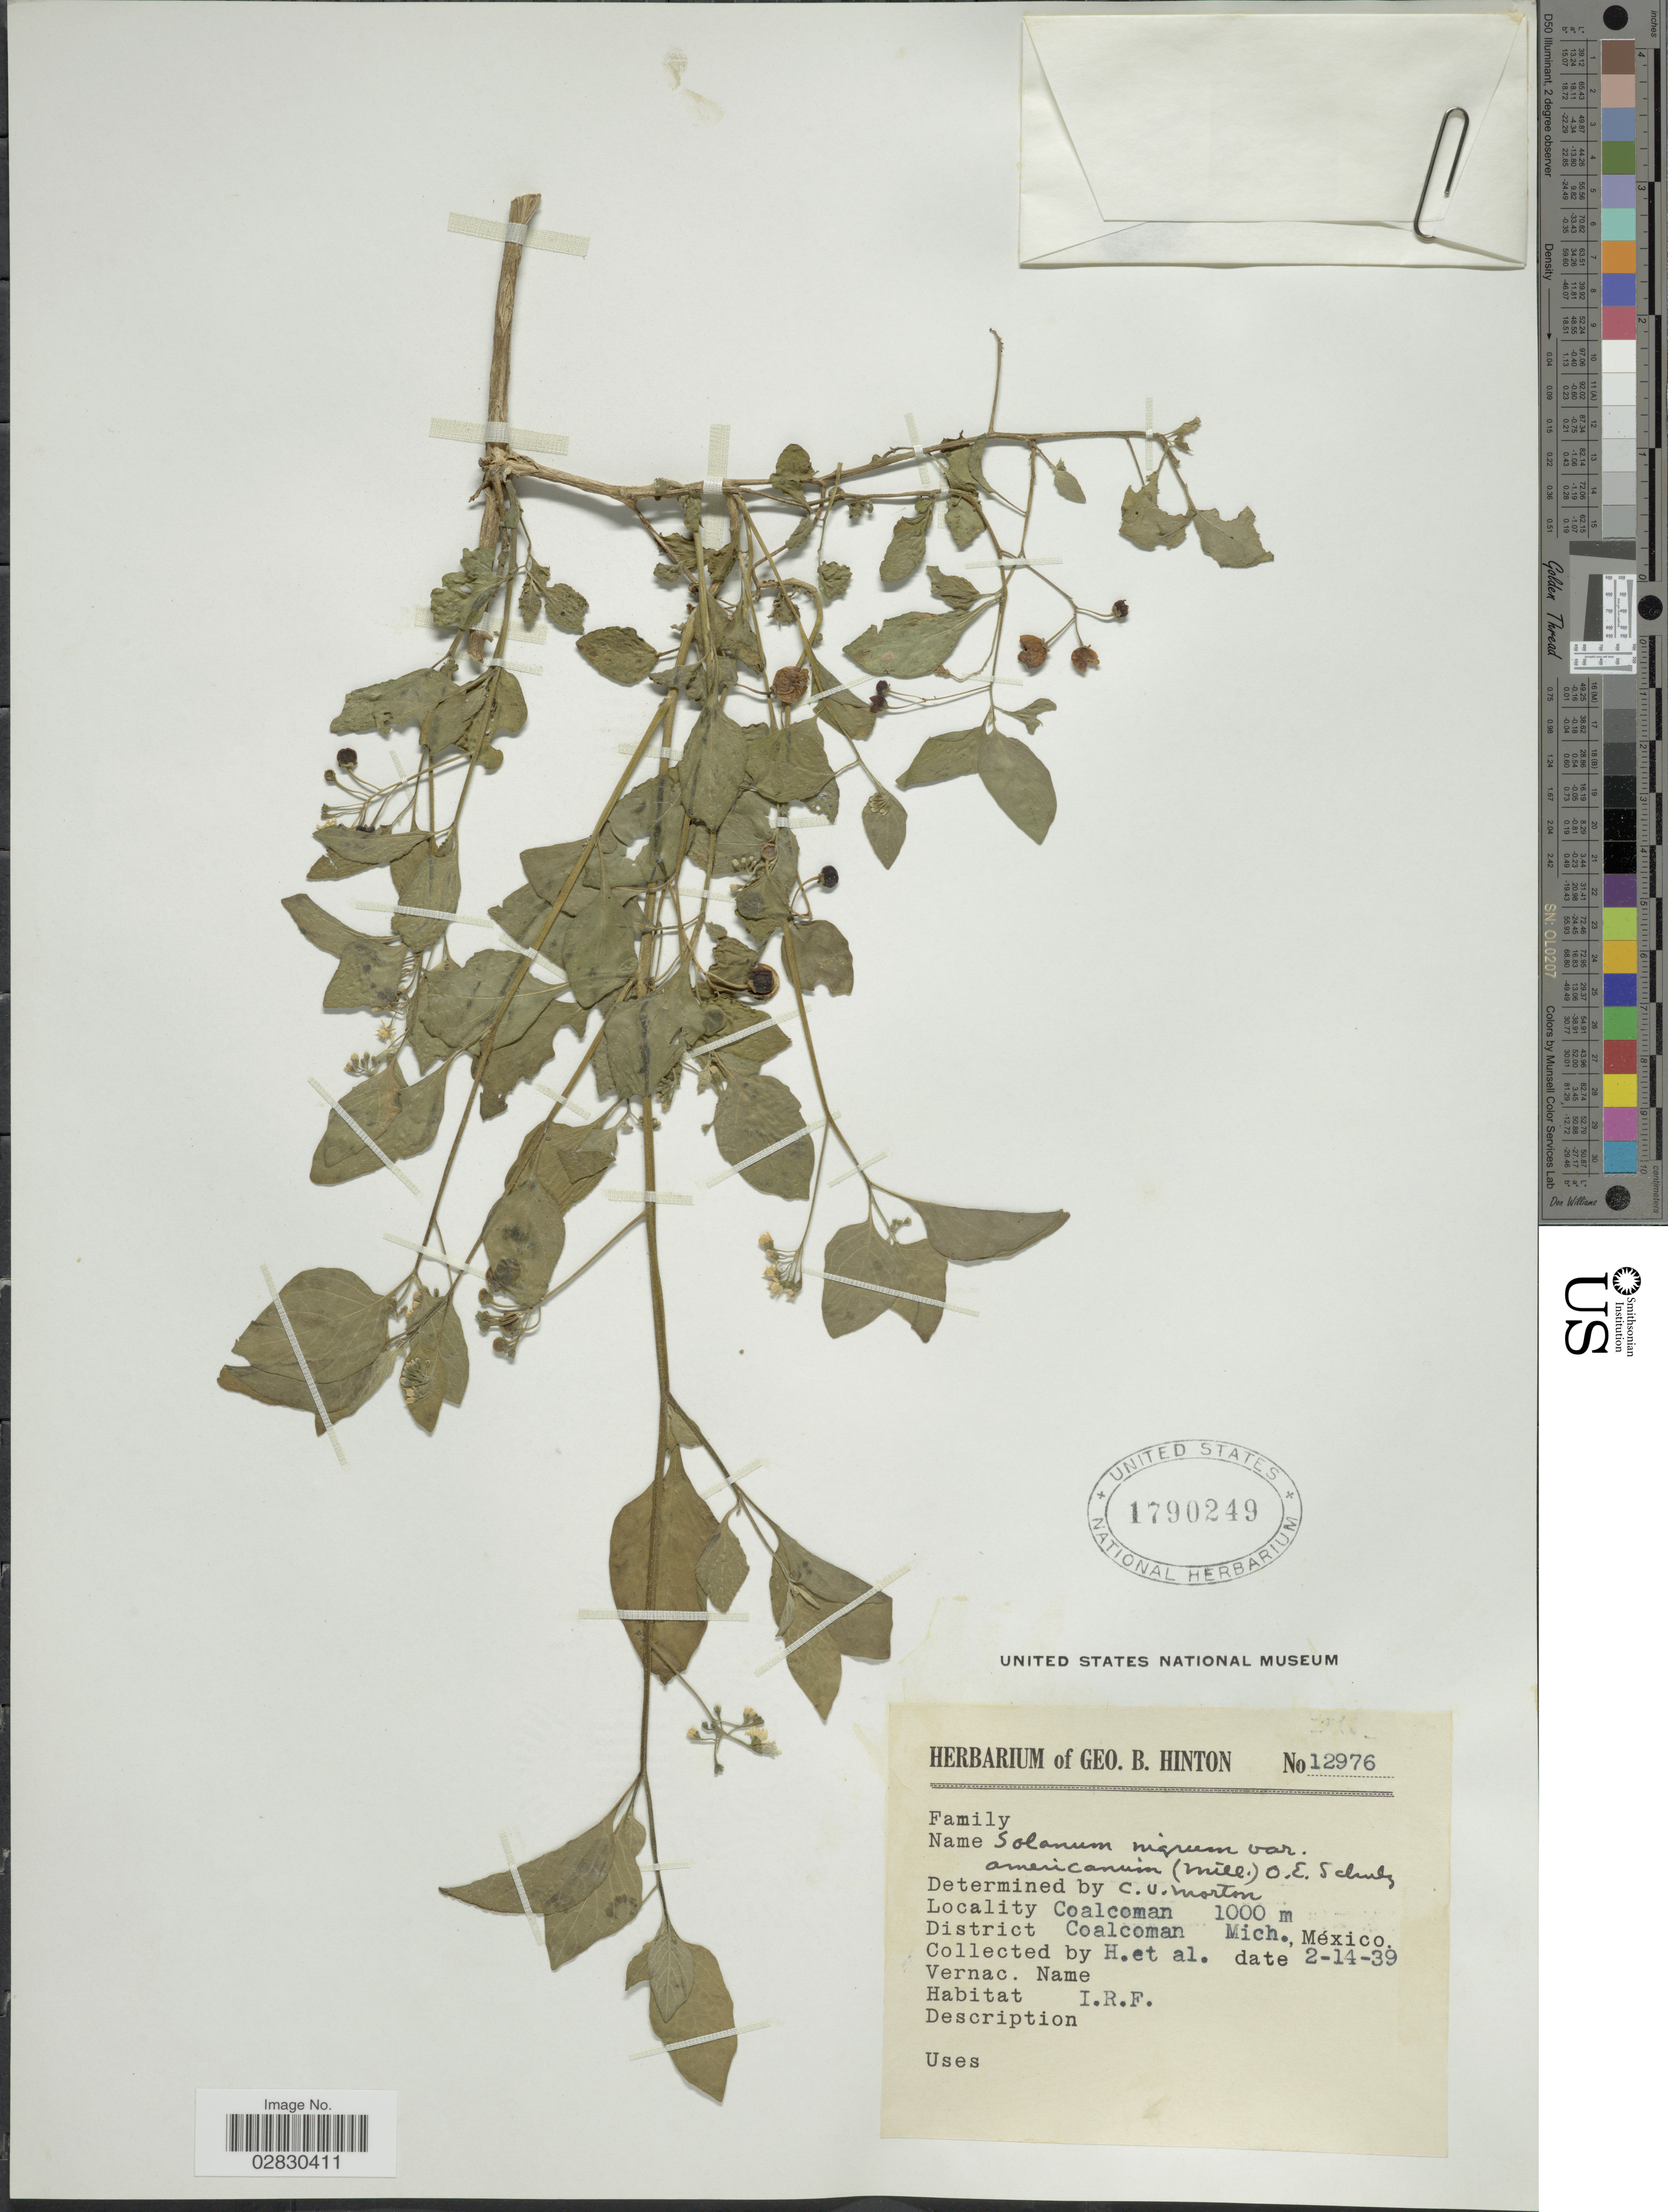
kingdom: Plantae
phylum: Tracheophyta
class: Magnoliopsida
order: Solanales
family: Solanaceae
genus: Solanum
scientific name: Solanum nigrescens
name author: M. Martens & Galeotti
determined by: Knapp, S. D.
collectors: G. B. Hinton et al.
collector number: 12976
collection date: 1939-02-14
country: Mexico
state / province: Michoacán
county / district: Coalcomán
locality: Coalcomán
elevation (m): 1000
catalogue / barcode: US 1790249